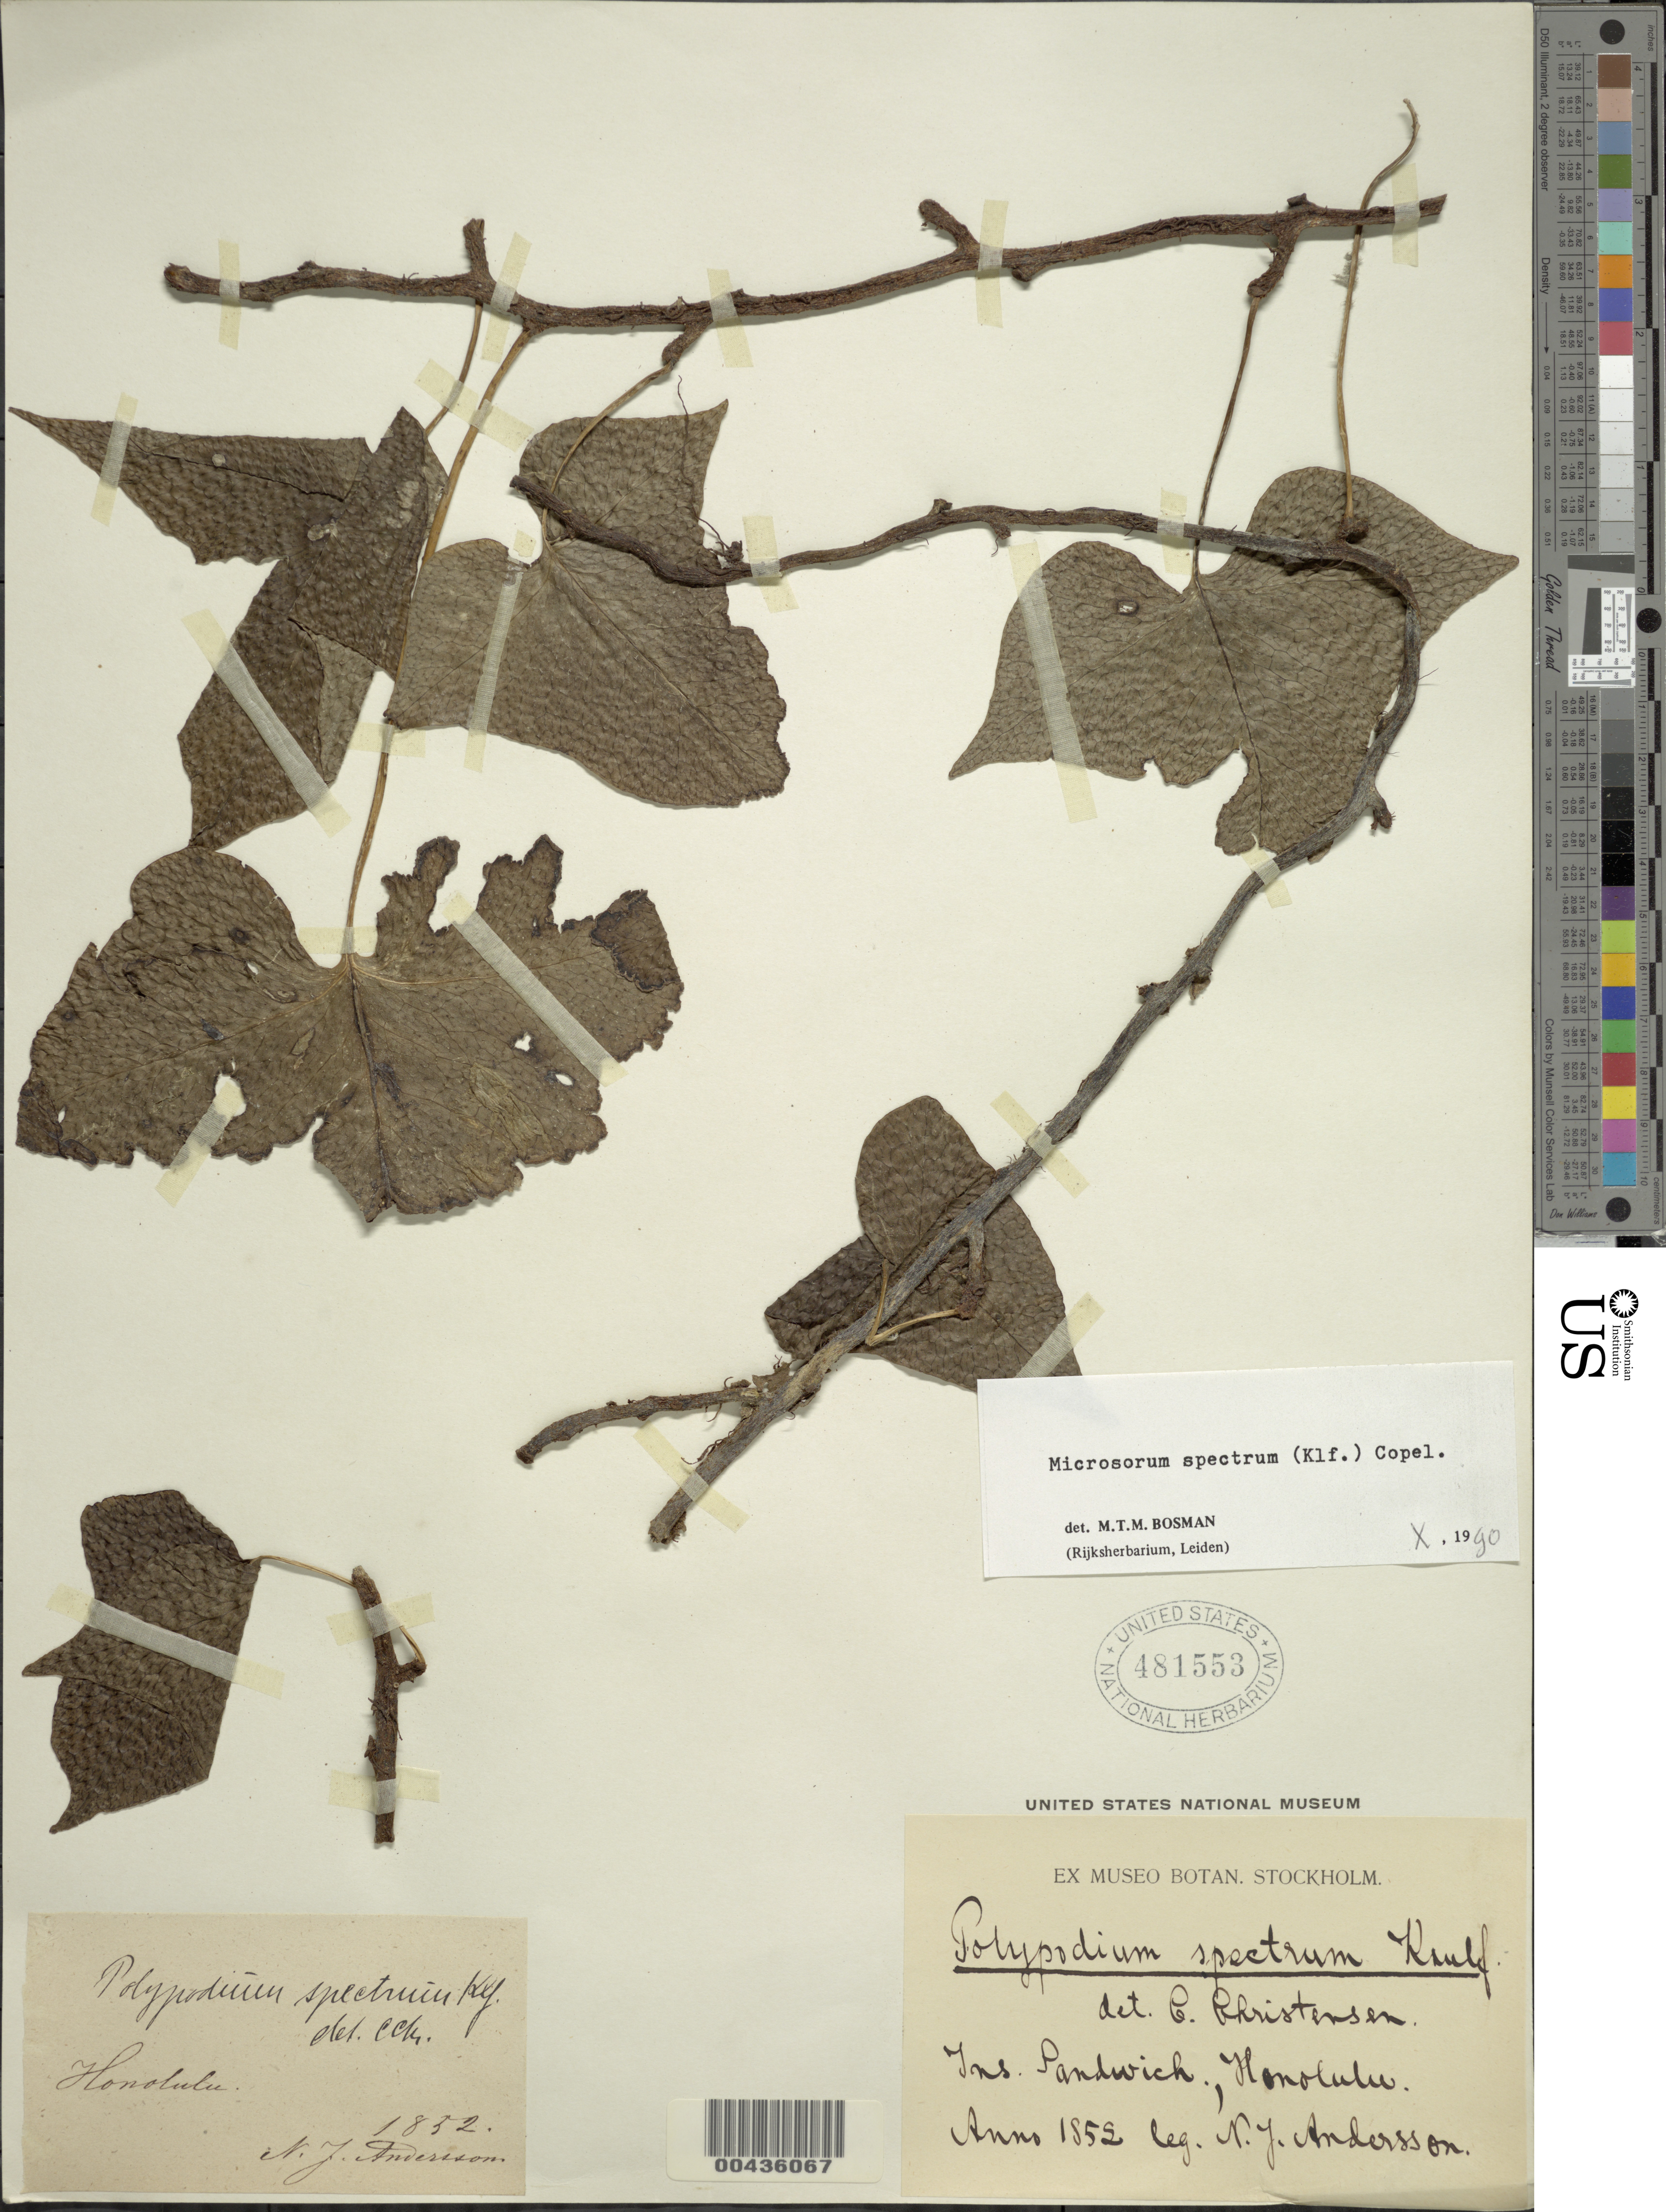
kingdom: Plantae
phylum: Tracheophyta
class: Polypodiopsida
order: Polypodiales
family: Polypodiaceae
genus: Microsorum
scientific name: Microsorum spectrum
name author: (Kaulf.) Copel.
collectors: N. J. Andersson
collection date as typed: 1852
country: United States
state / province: Hawaii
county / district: Honolulu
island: Oahu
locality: Ins. Sandwich., Honolulu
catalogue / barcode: US 481553